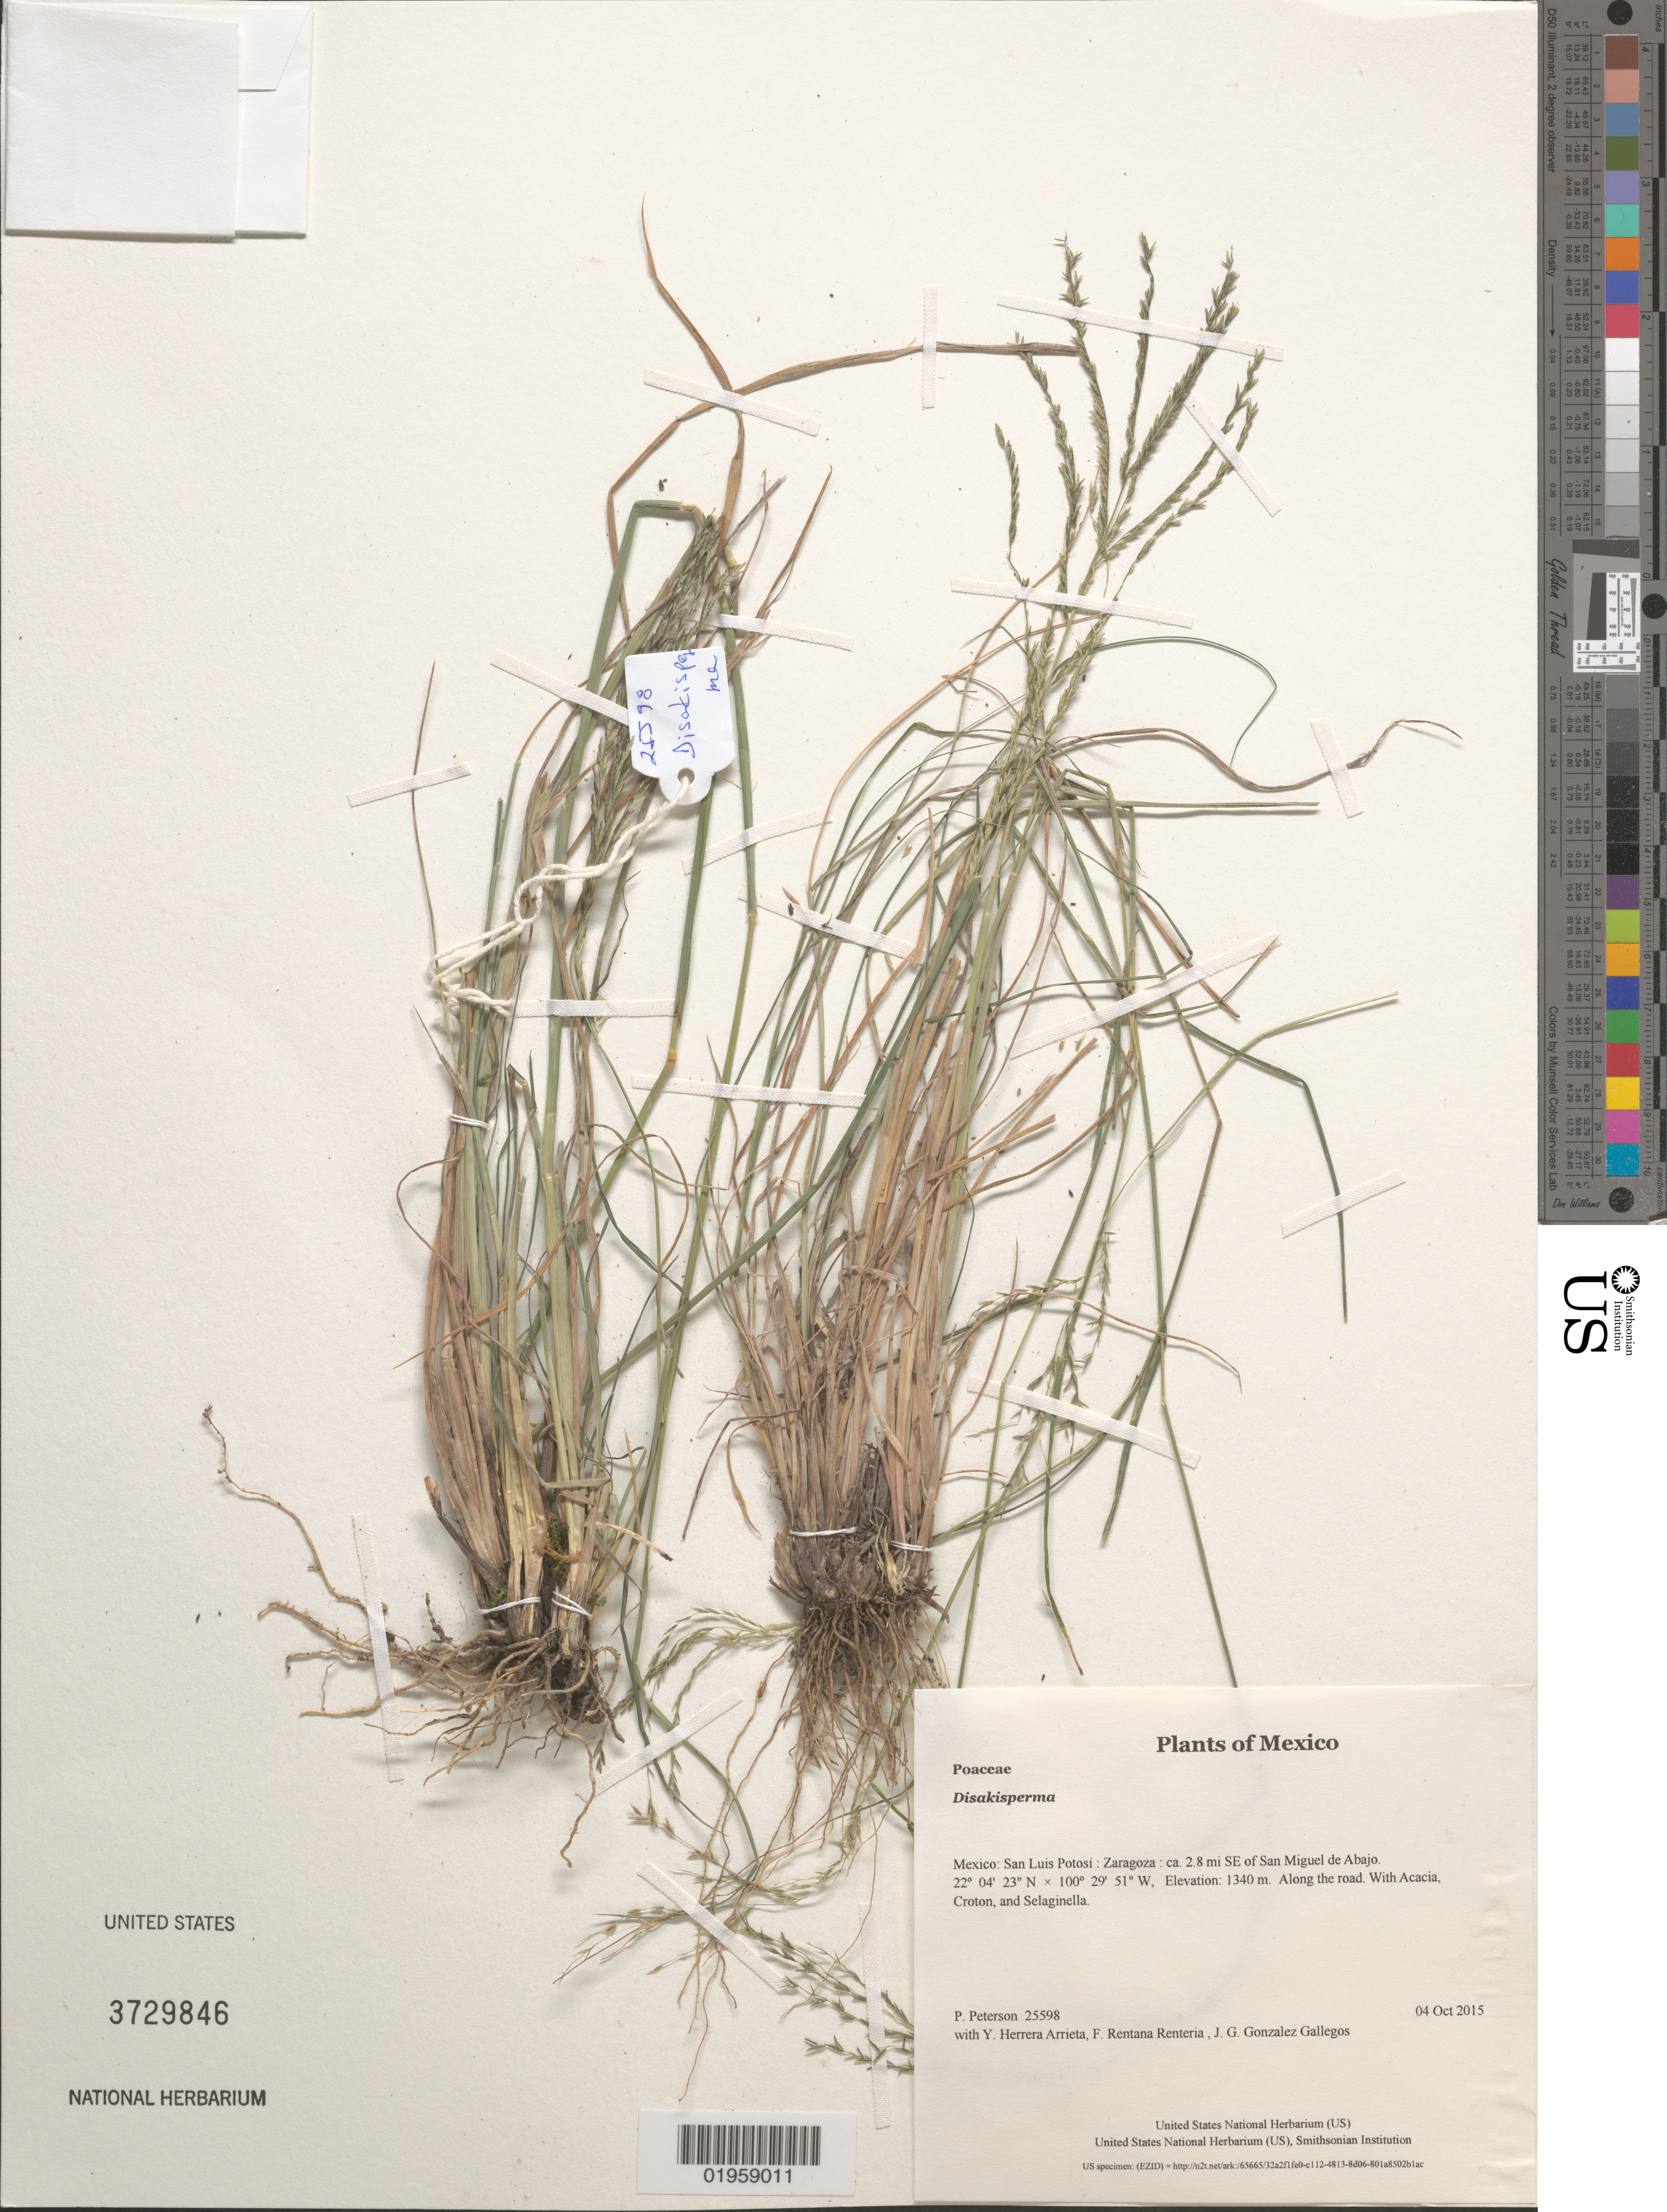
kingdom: Plantae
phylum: Tracheophyta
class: Liliopsida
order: Poales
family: Poaceae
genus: Disakisperma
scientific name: Disakisperma dubium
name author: (Kunth) P.M. Peterson & N. Snow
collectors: P. M. Peterson, Y. Herrera Arrieta, F. Rentana Renteria & J. G. Gonzalez Gallegos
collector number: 25598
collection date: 2015-10-04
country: Mexico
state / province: San Luis Potosí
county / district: Zaragoza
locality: ca. 2.8 mi SE of San Miguel de Abajo.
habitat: Along the road.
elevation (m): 1340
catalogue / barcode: US 3729846